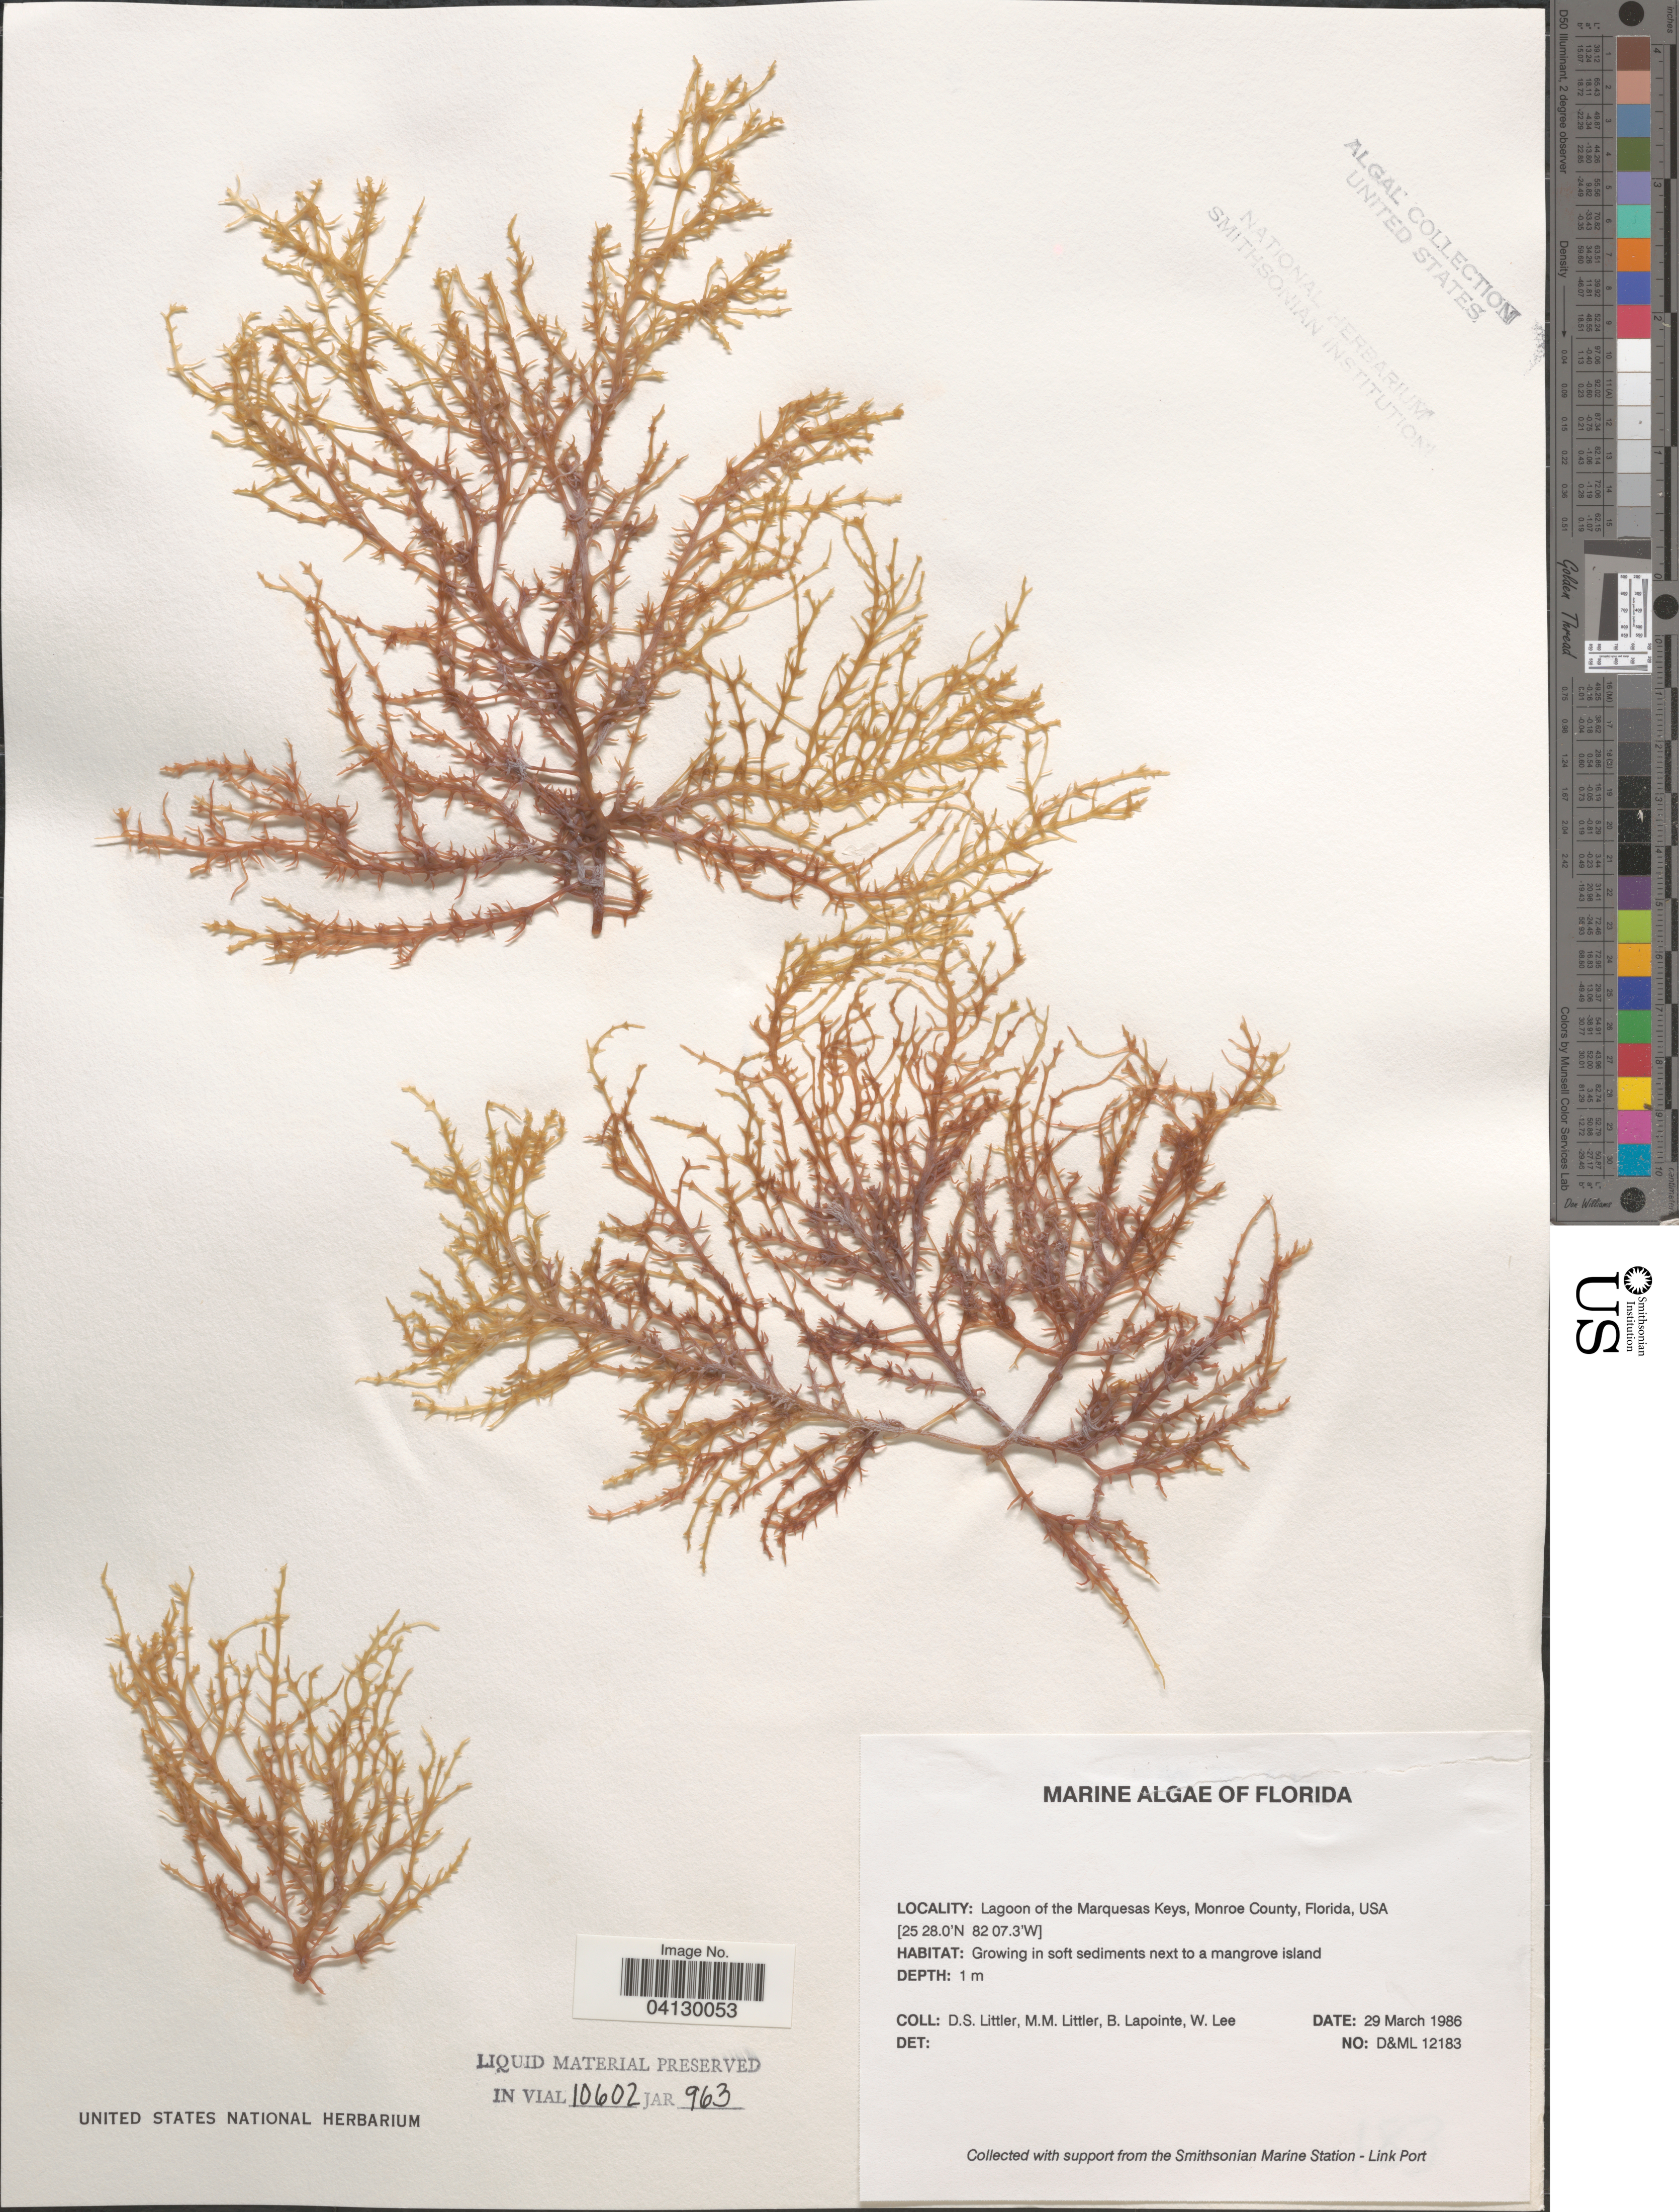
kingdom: Plantae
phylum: Rhodophyta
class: Florideophyceae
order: Corallinales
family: Corallinaceae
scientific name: Crustose Coralline Algae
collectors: D. S. Littler, B. Lapointe & W. Lee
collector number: D&ML 12183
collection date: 1986-03-29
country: United States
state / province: Florida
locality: Lagoon of the Marquesas Keys, Monroe County.